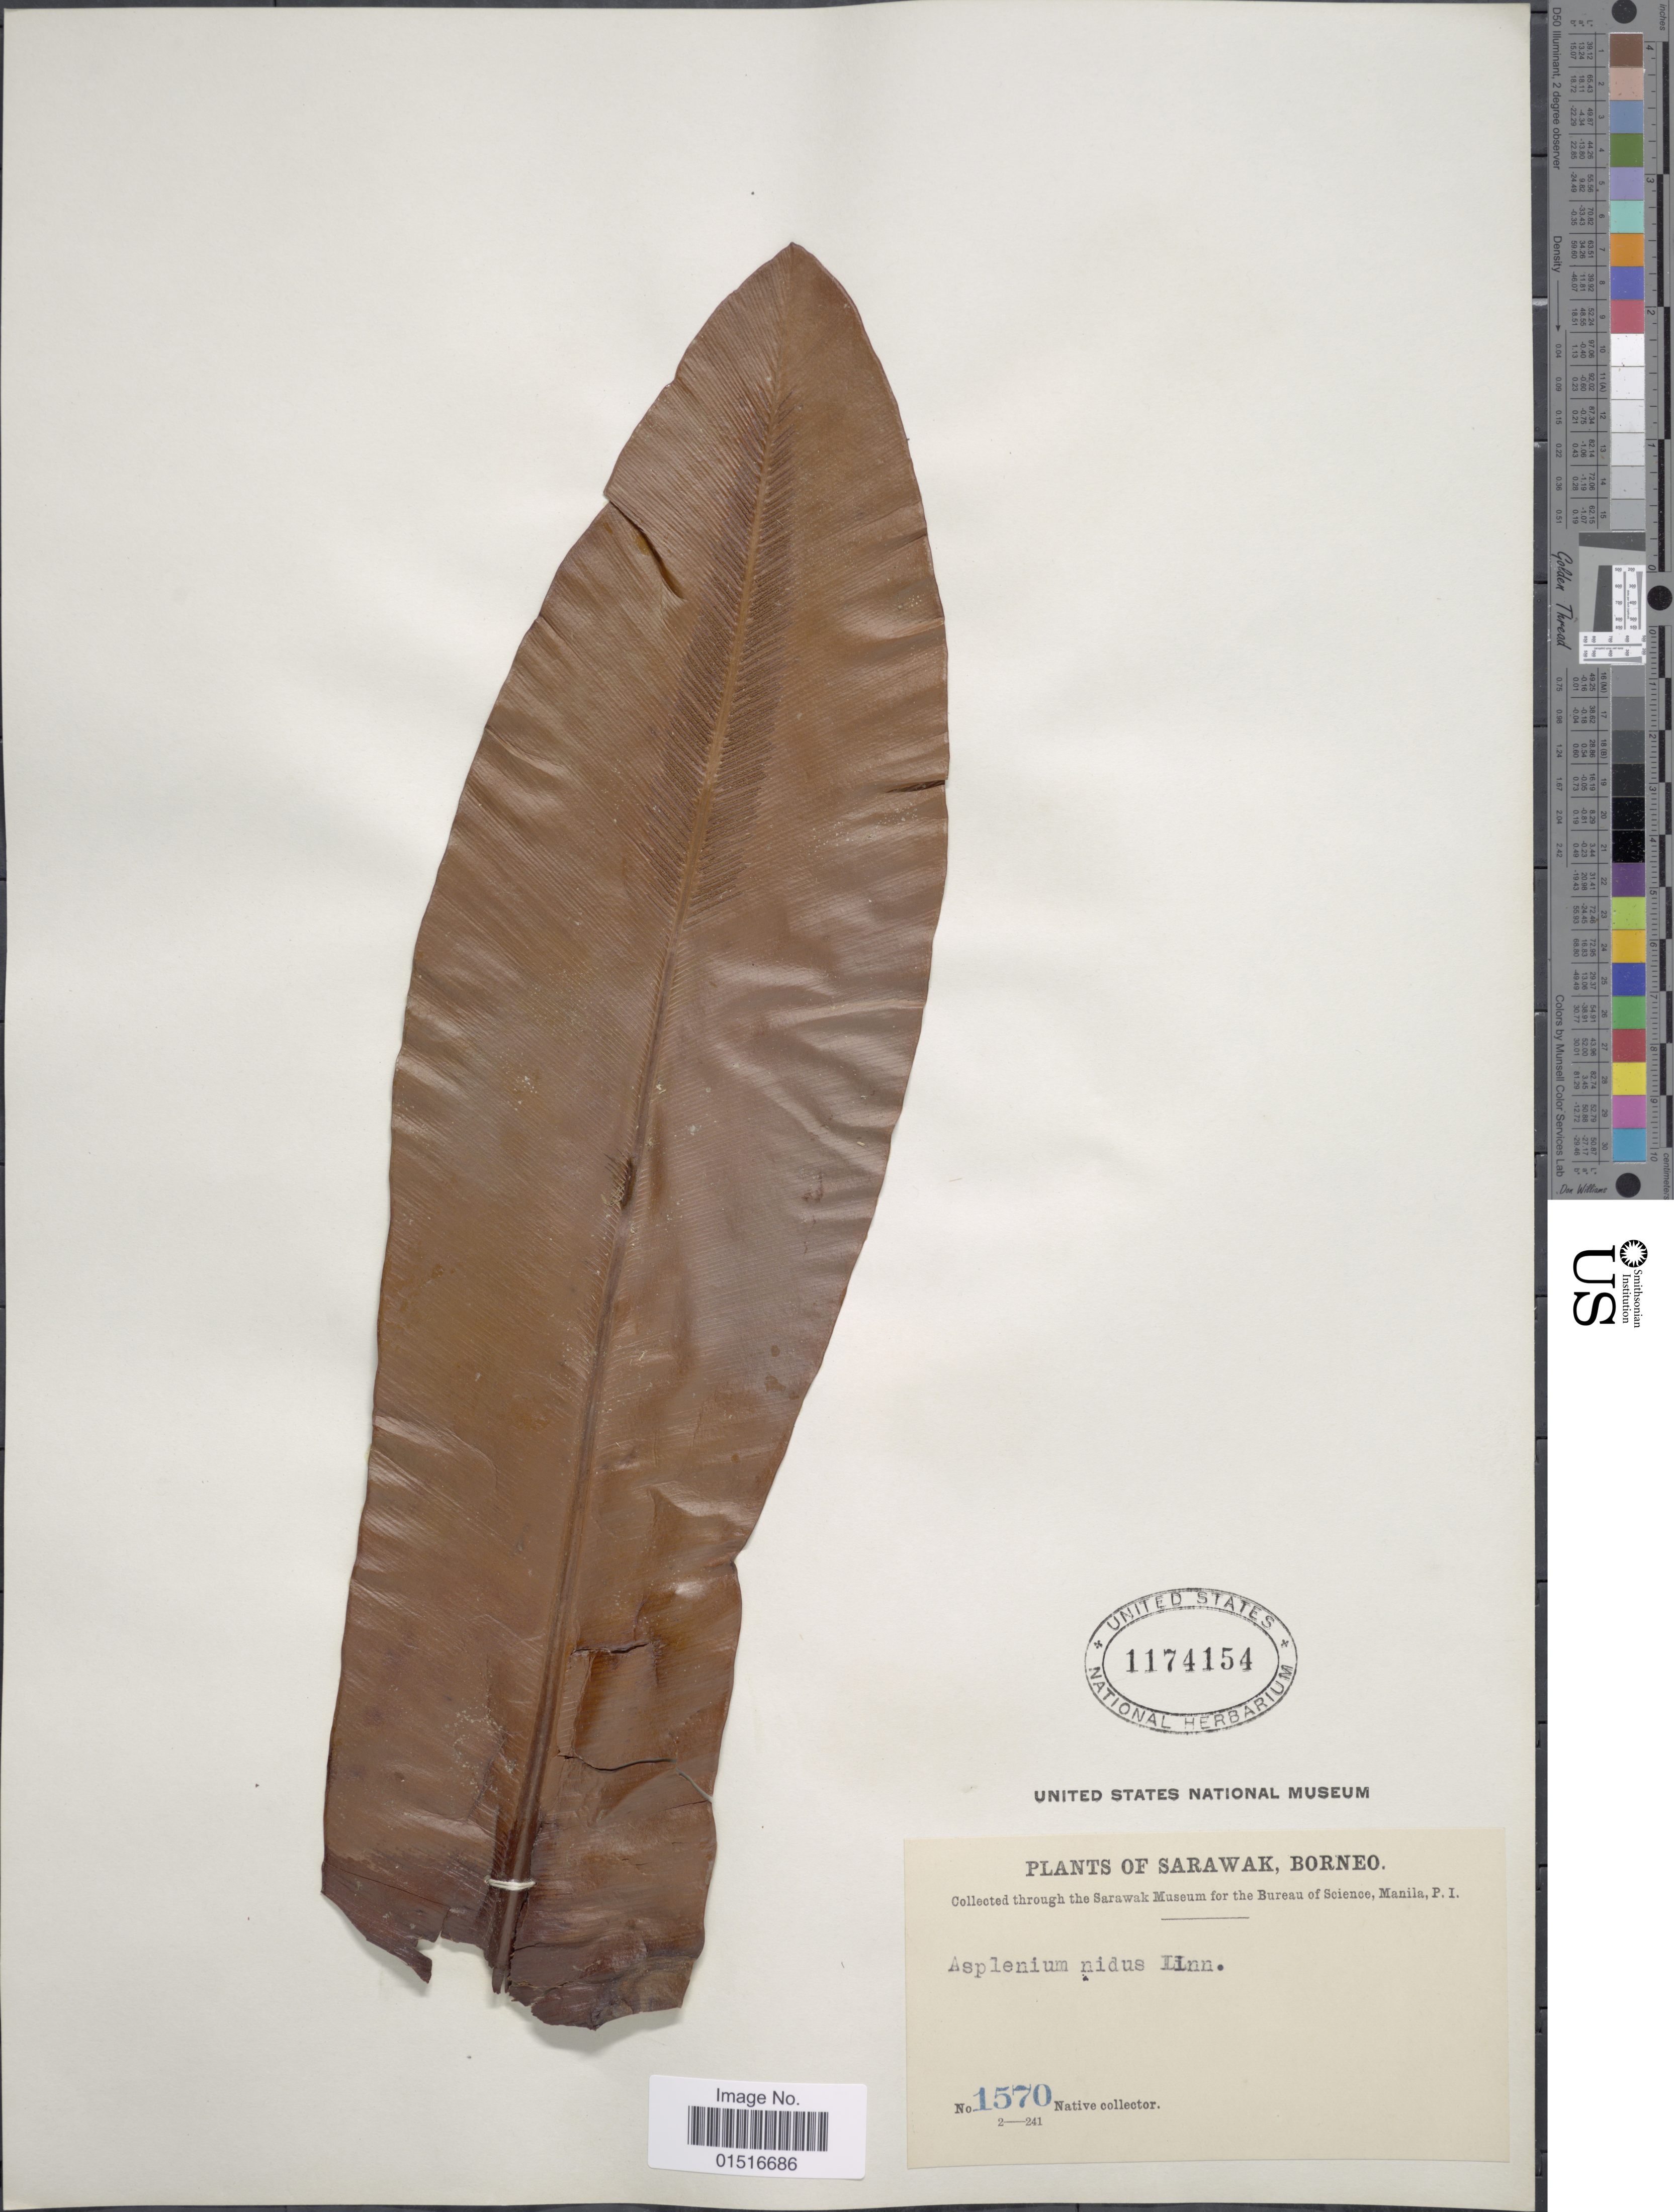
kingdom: Plantae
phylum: Tracheophyta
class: Polypodiopsida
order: Polypodiales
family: Aspleniaceae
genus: Asplenium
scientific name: Asplenium nidus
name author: L.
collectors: Native collector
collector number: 1570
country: Malaysia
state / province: Sarawak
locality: Sarawak, Borneo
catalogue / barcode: US 1174154